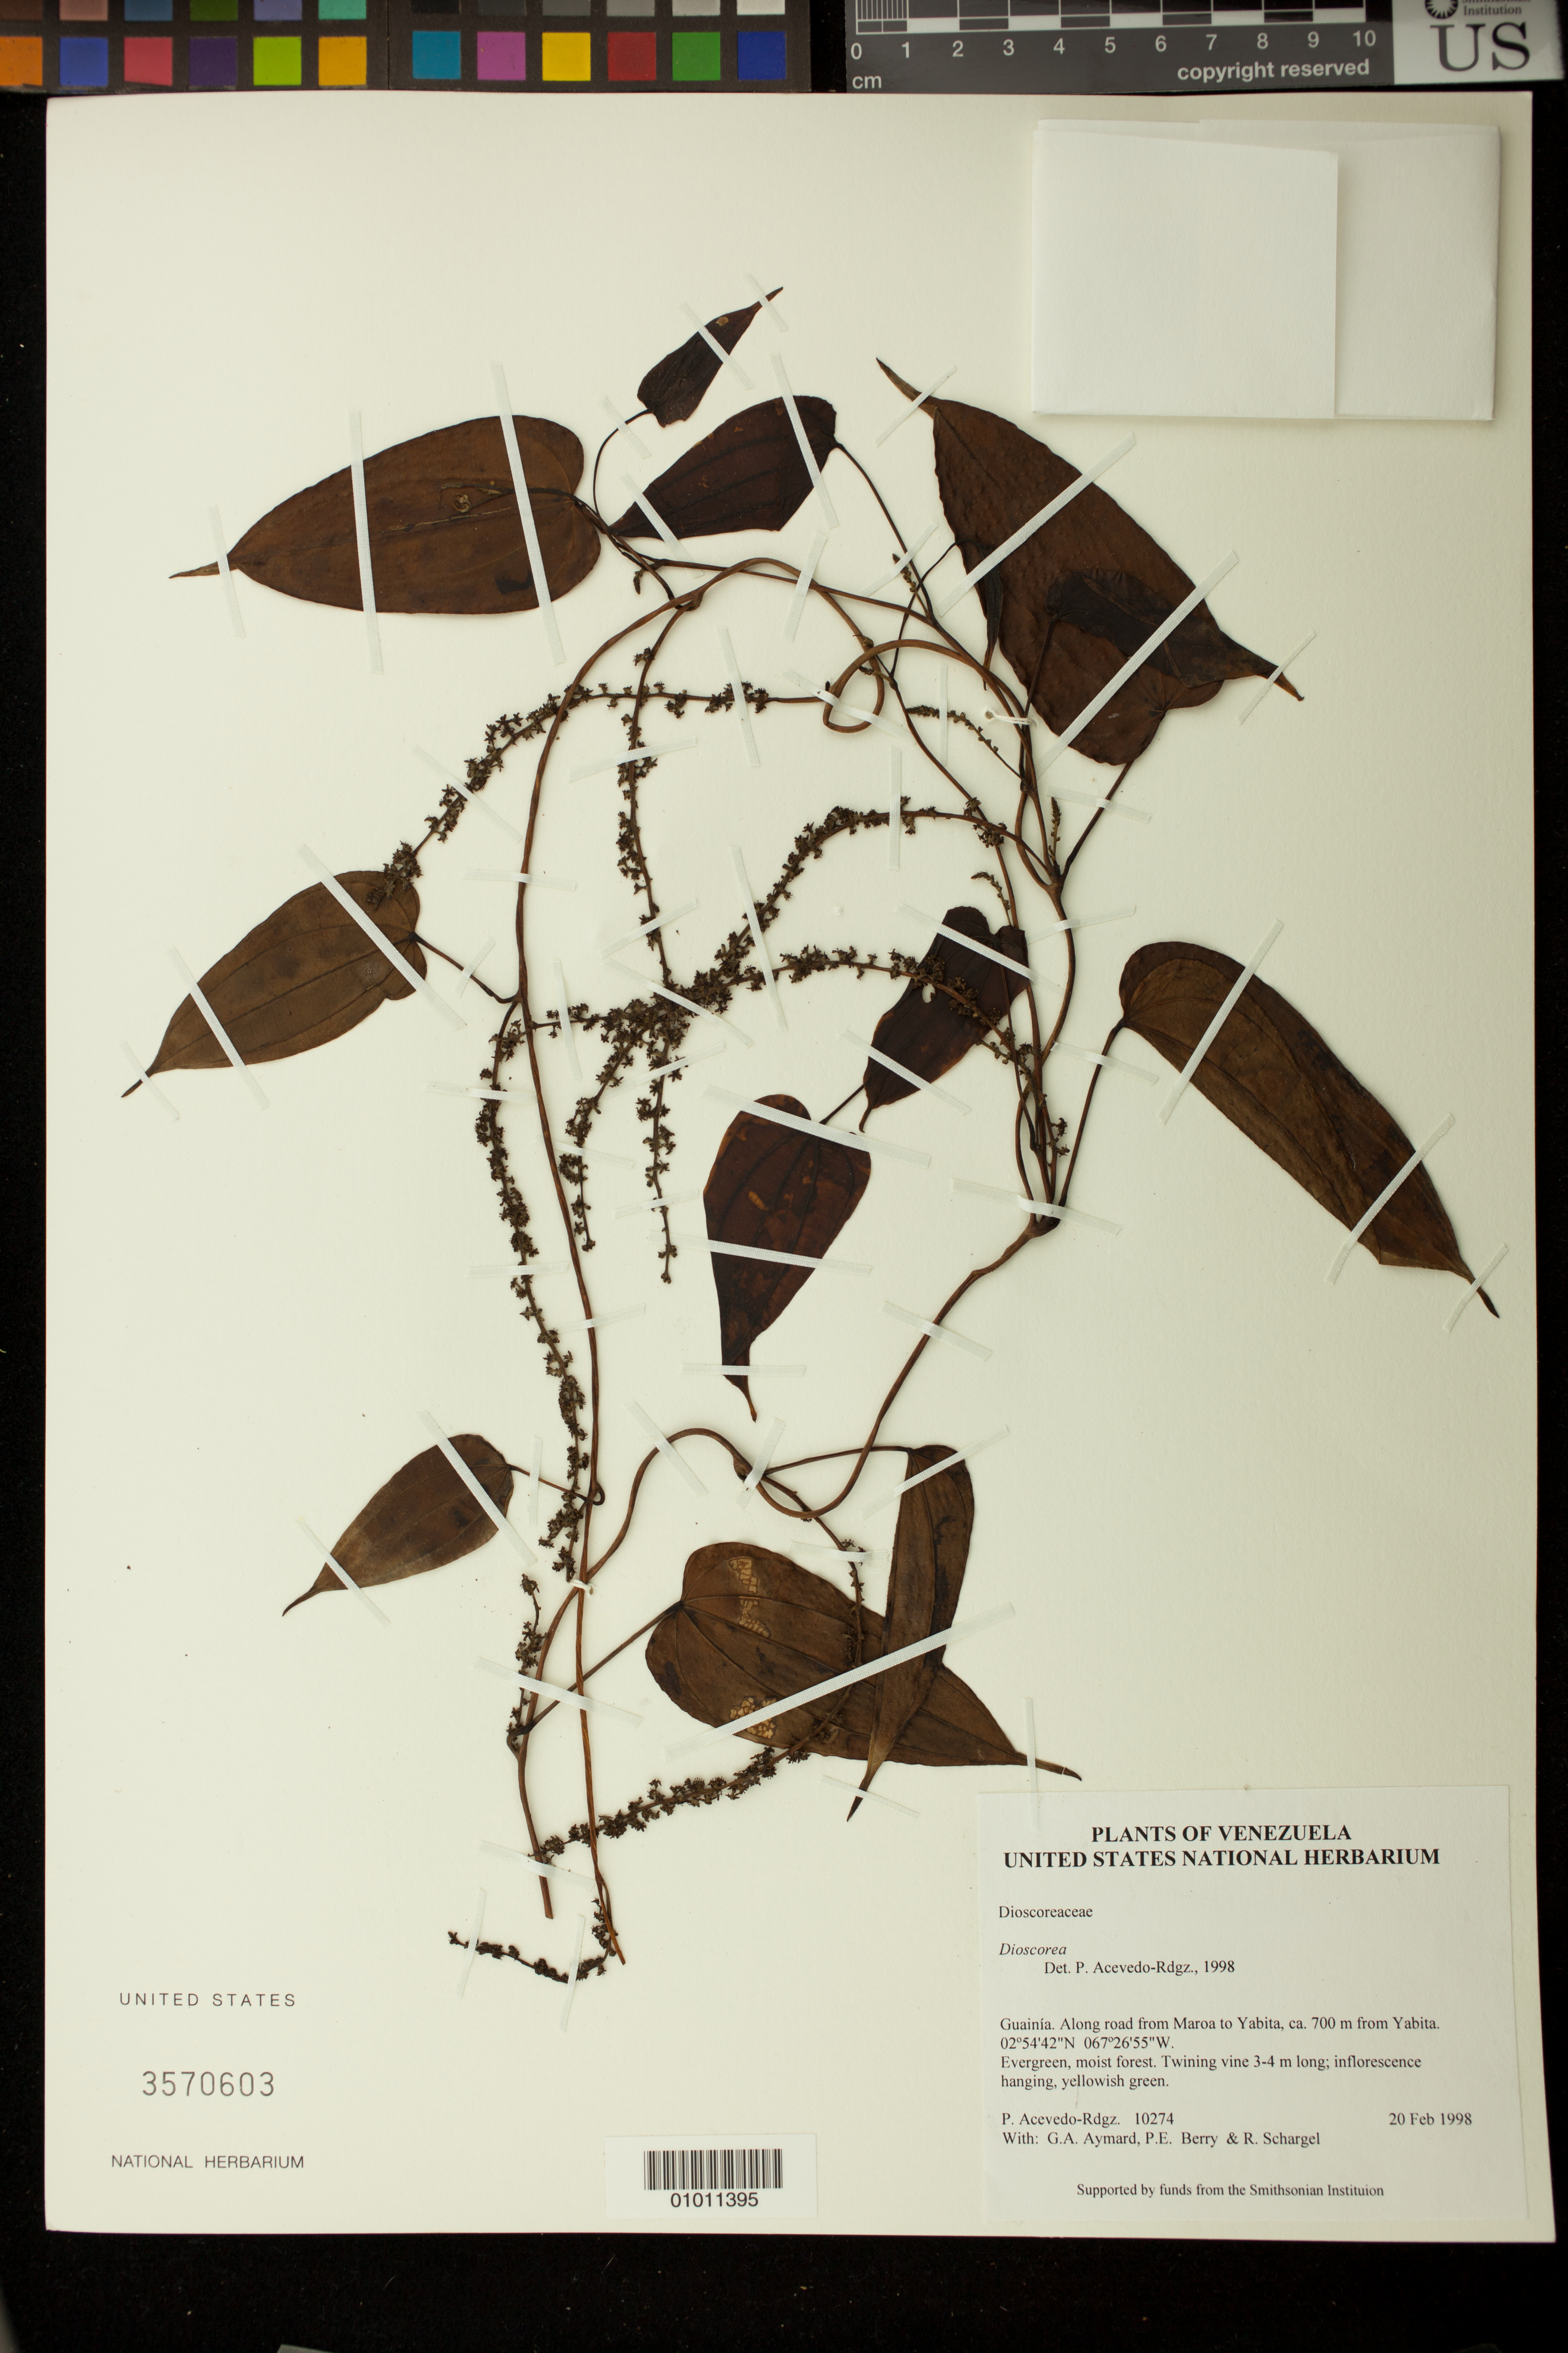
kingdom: Plantae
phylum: Tracheophyta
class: Liliopsida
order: Dioscoreales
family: Dioscoreaceae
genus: Dioscorea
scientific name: Dioscorea sp.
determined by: Acevedo-Rodríguez, P., (BOT), Smithsonian Institution - National Museum of Natural History (UNITED STATES)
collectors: P. Acevedo-Rodr., G. A. Aymard, P. E. Berry & R. Schargel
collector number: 10274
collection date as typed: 20 Feb 1998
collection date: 1998-02-20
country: Venezuela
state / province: Amazonas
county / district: Maroa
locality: Along road from Maroa to Yabita, ca. 700 m from Yabita.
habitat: Evergreen, moist forest.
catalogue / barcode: US 3570603